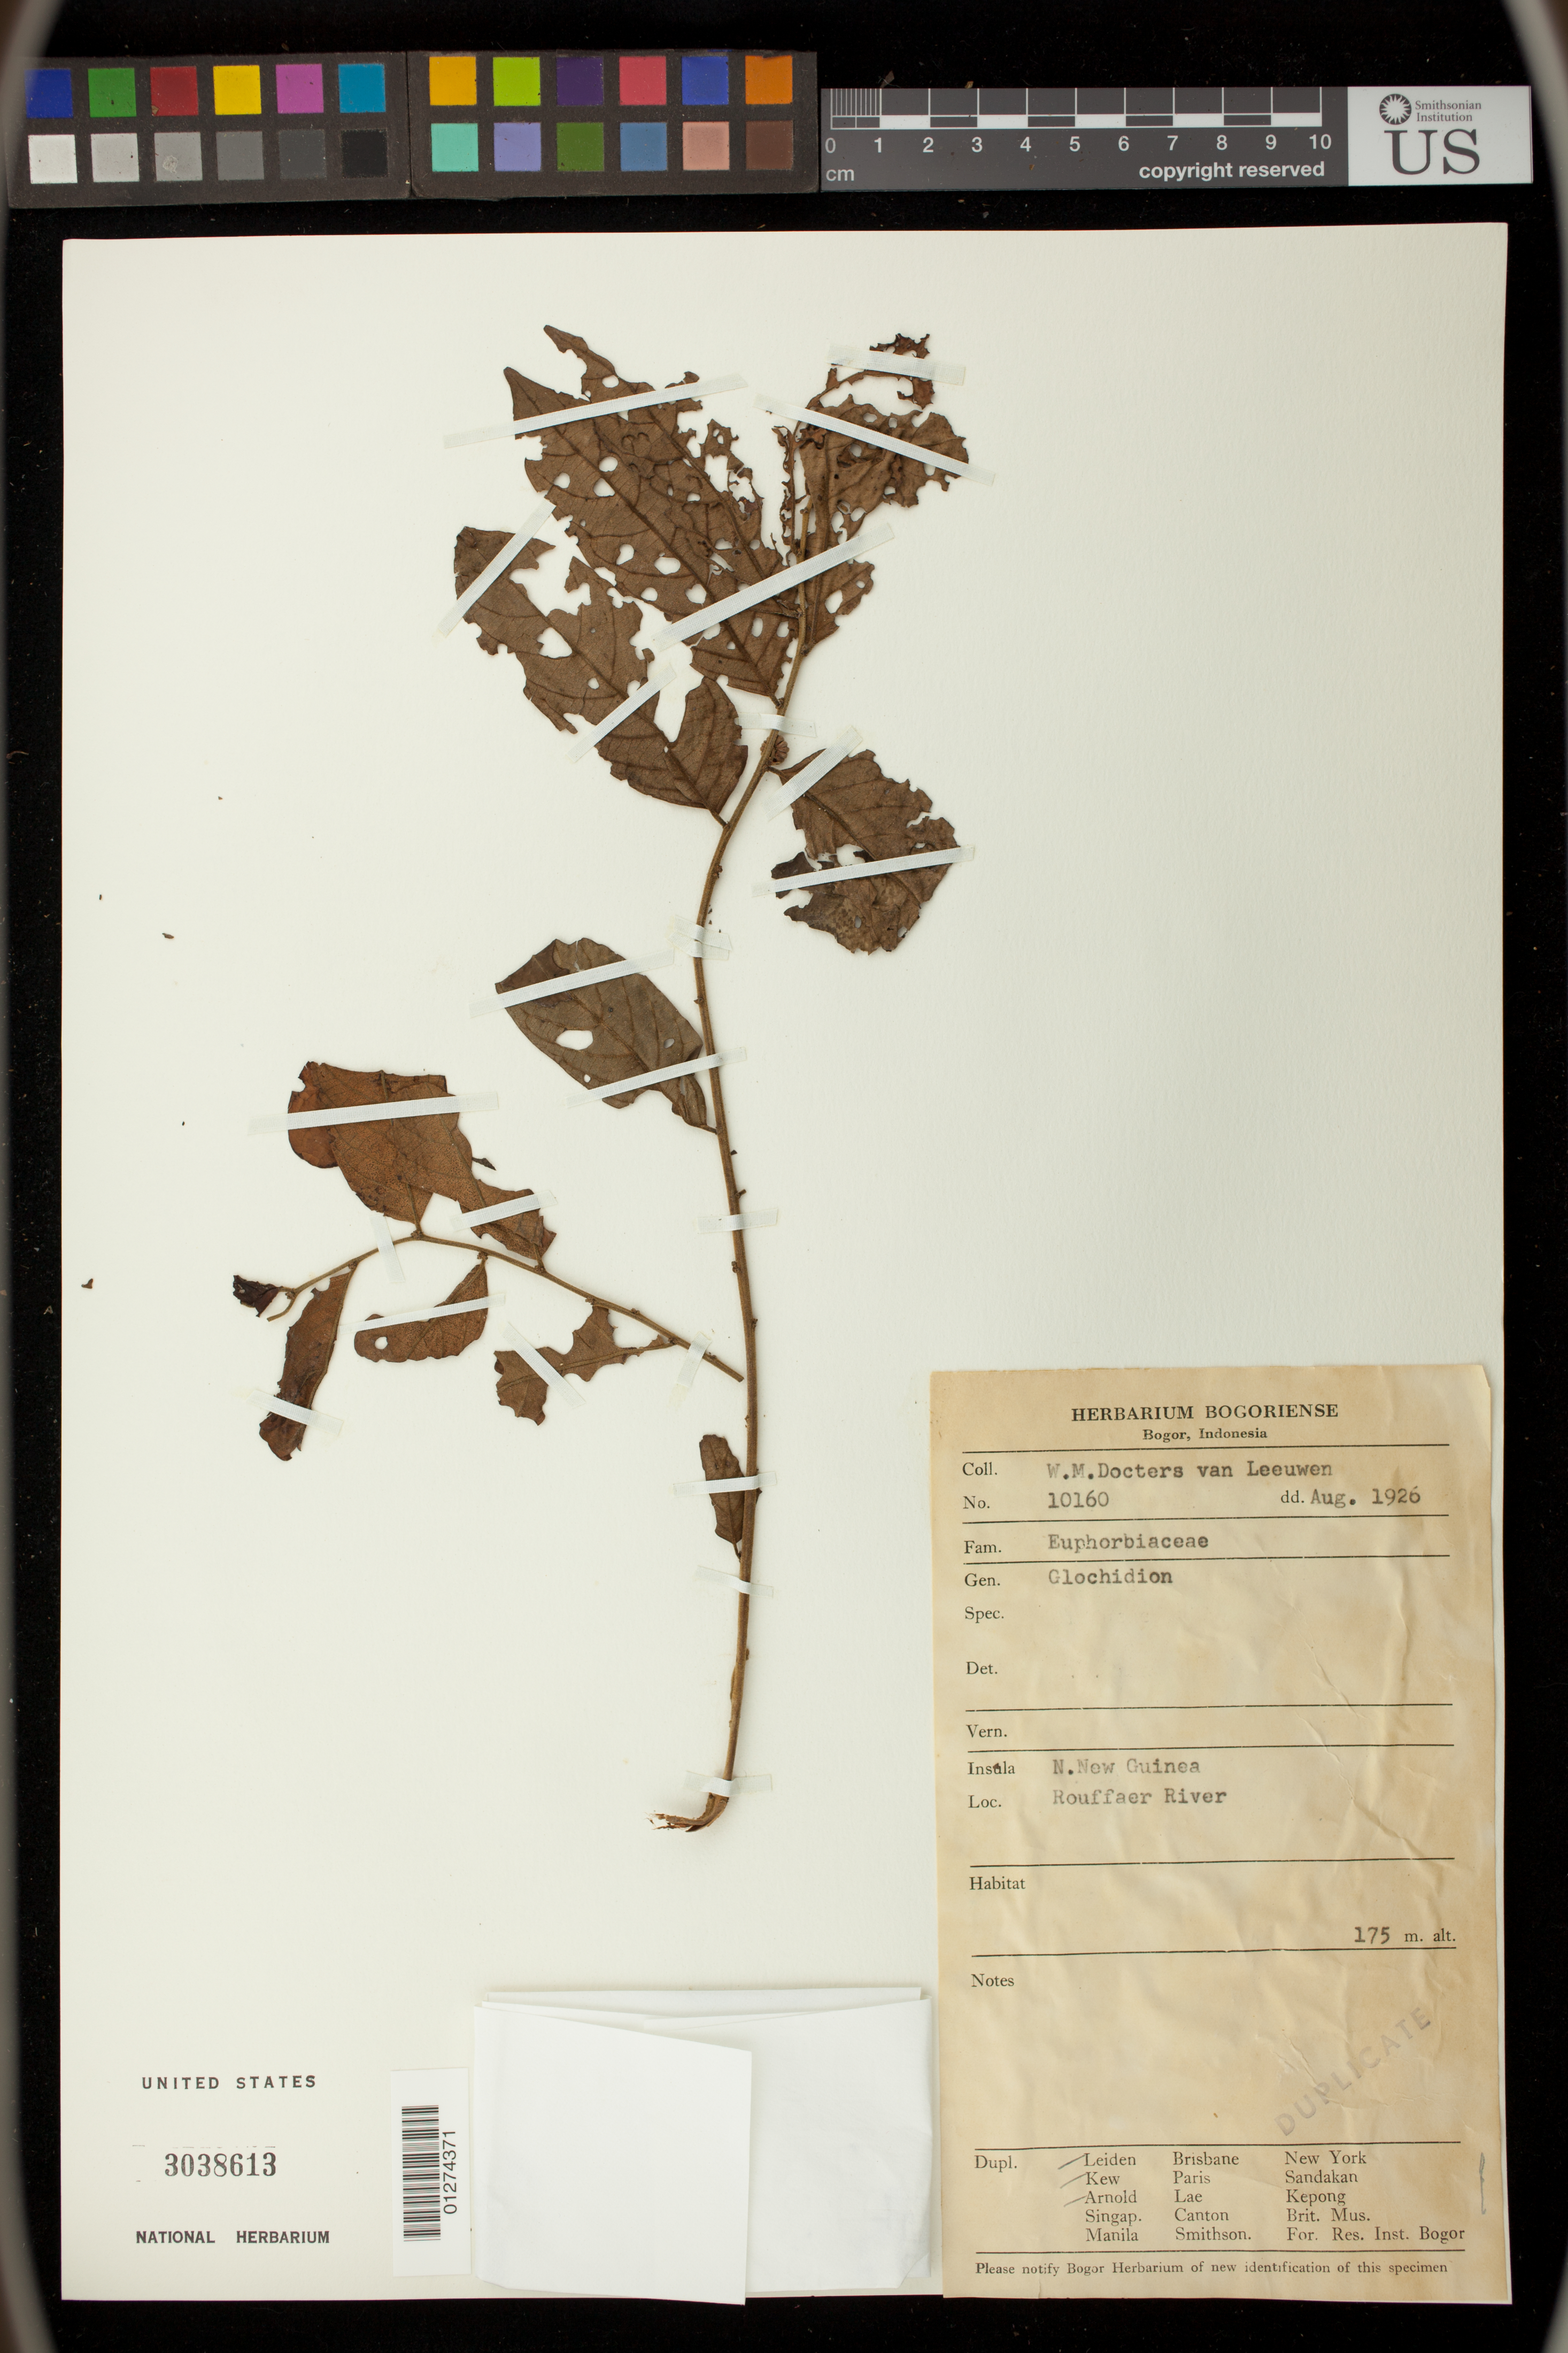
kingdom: Plantae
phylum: Tracheophyta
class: Magnoliopsida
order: Malpighiales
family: Phyllanthaceae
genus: Glochidion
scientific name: Glochidion sp.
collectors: W. Docters van Leeuwen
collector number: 10160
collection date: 1926-08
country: Indonesia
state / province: Papua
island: New Guinea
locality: N. New Guinea, Rouffaer River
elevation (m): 175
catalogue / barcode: US 3038613